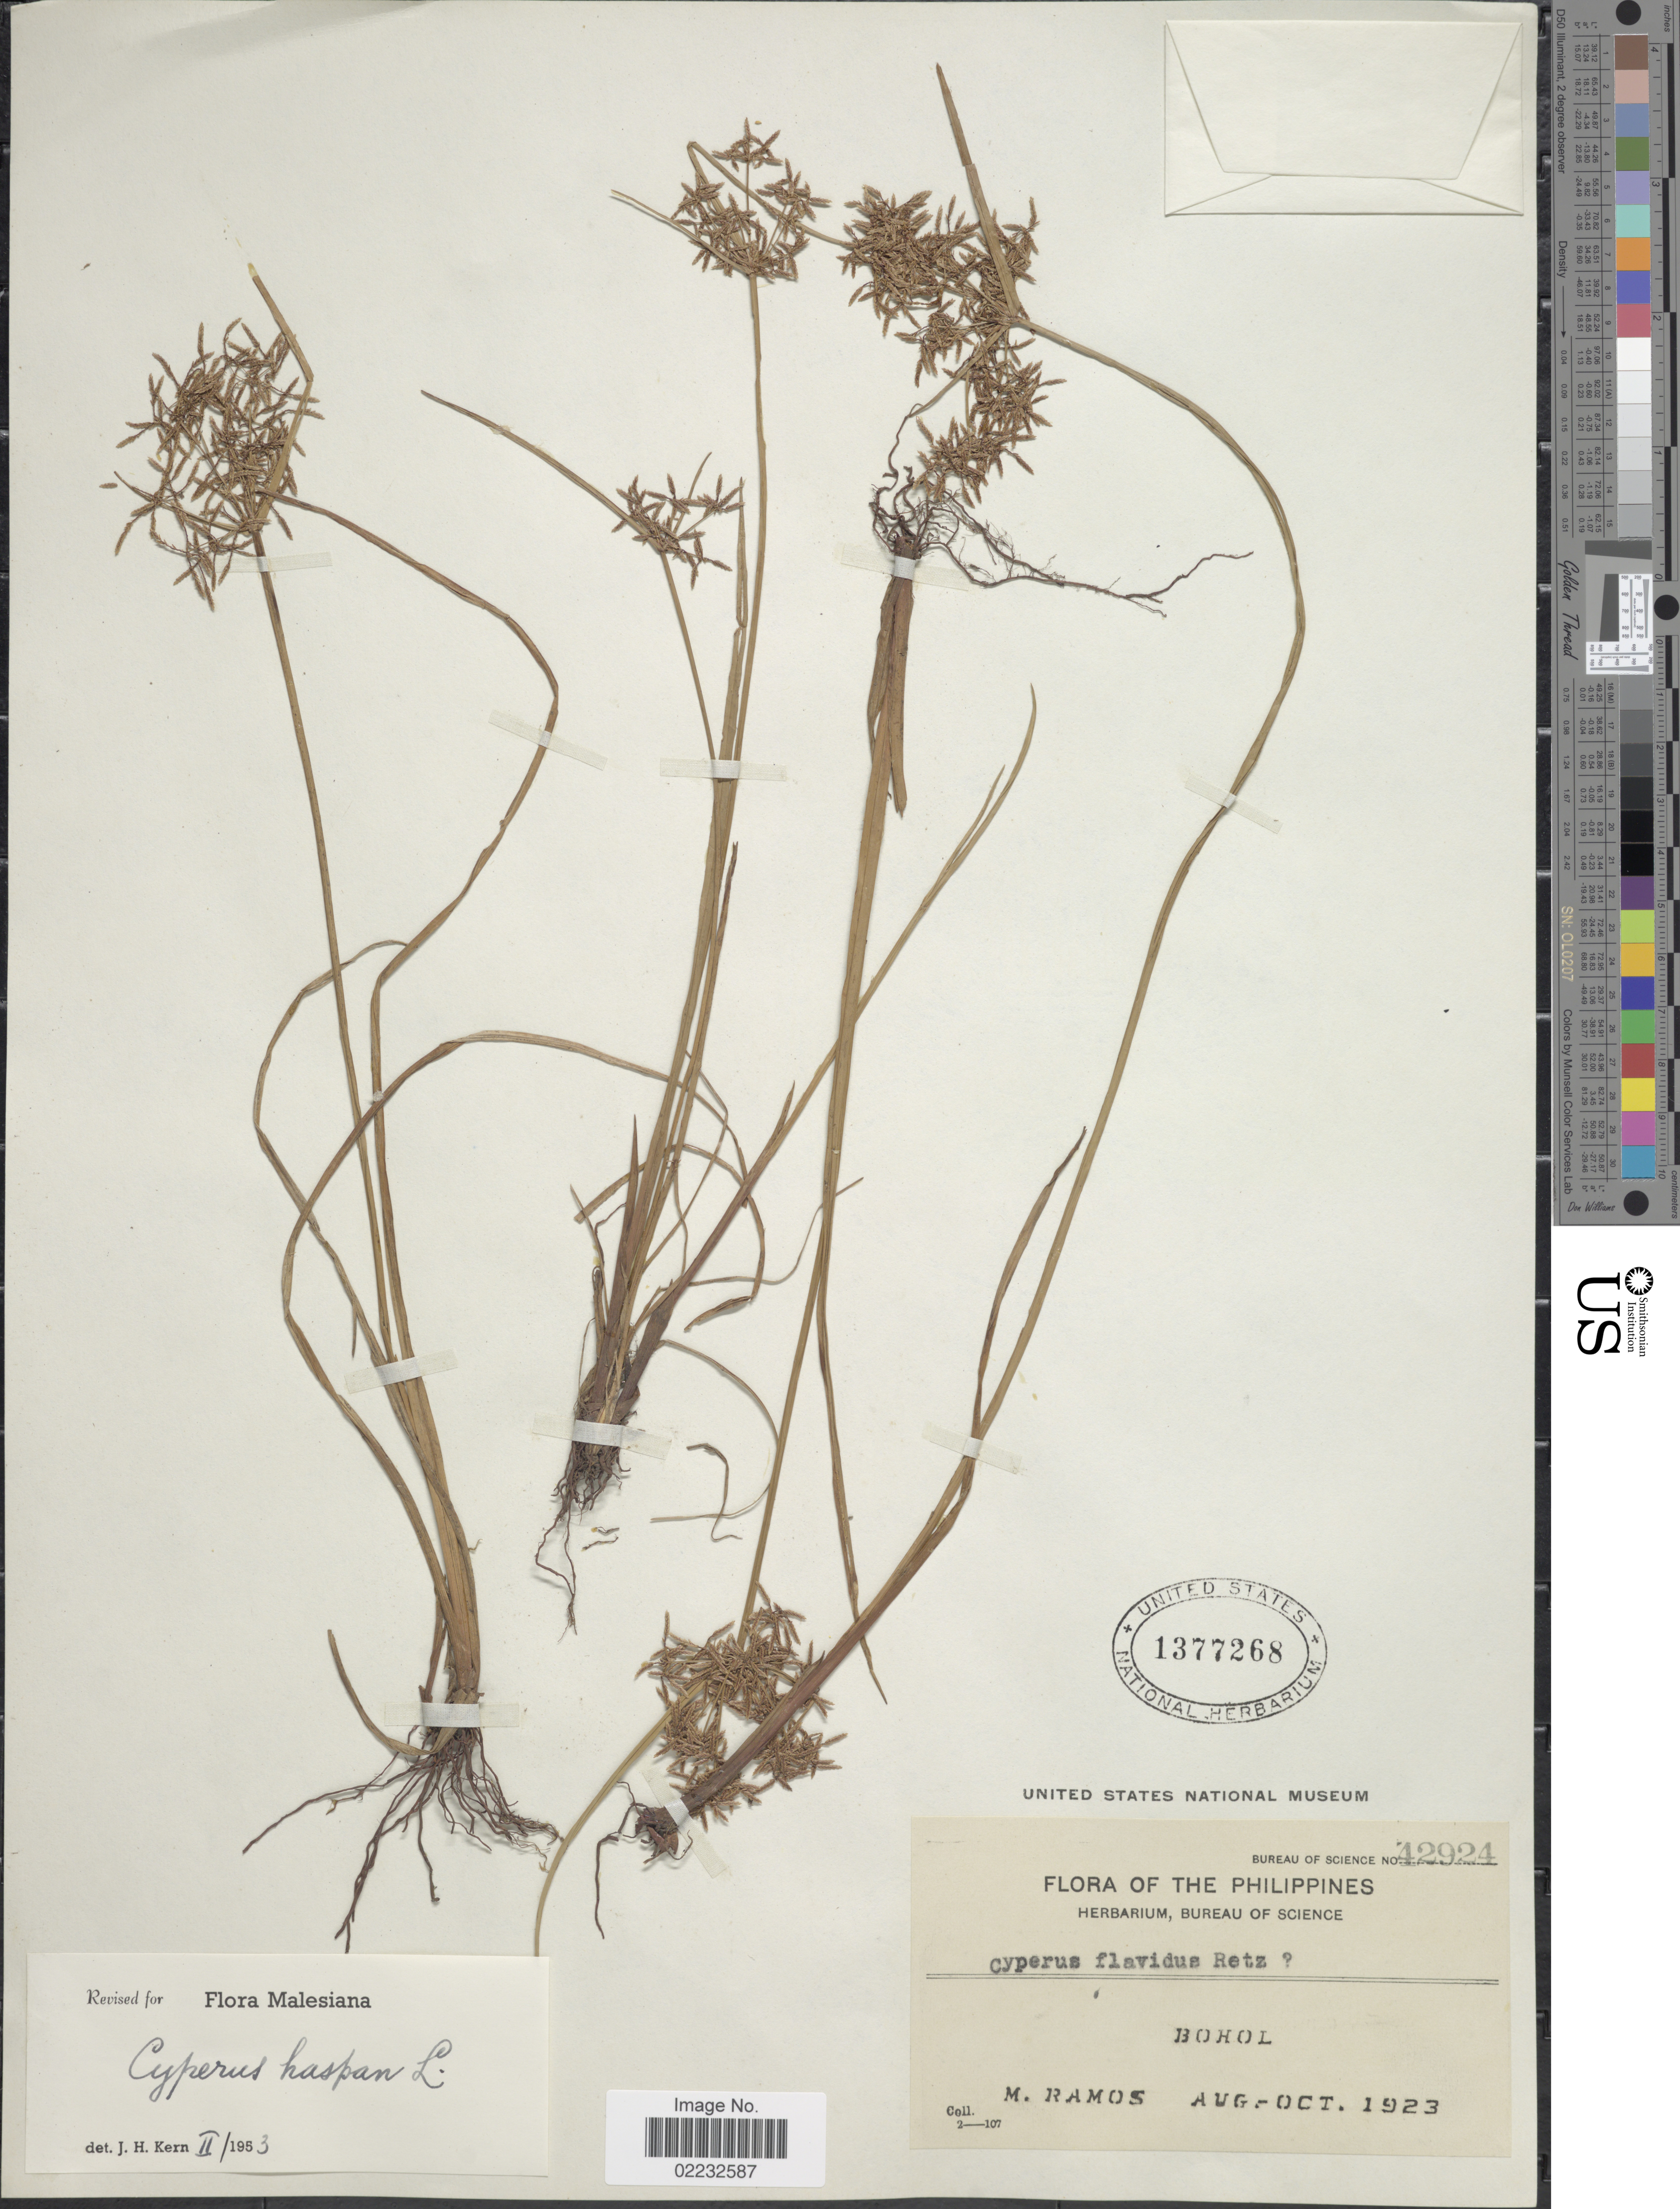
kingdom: Plantae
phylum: Tracheophyta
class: Liliopsida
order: Poales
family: Cyperaceae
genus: Cyperus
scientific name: Cyperus haspan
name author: L.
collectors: M. Ramos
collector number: Bureau of Science 42924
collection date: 1923-08/1923-10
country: Philippines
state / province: Central Visayas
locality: Bohol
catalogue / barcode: US 1377268